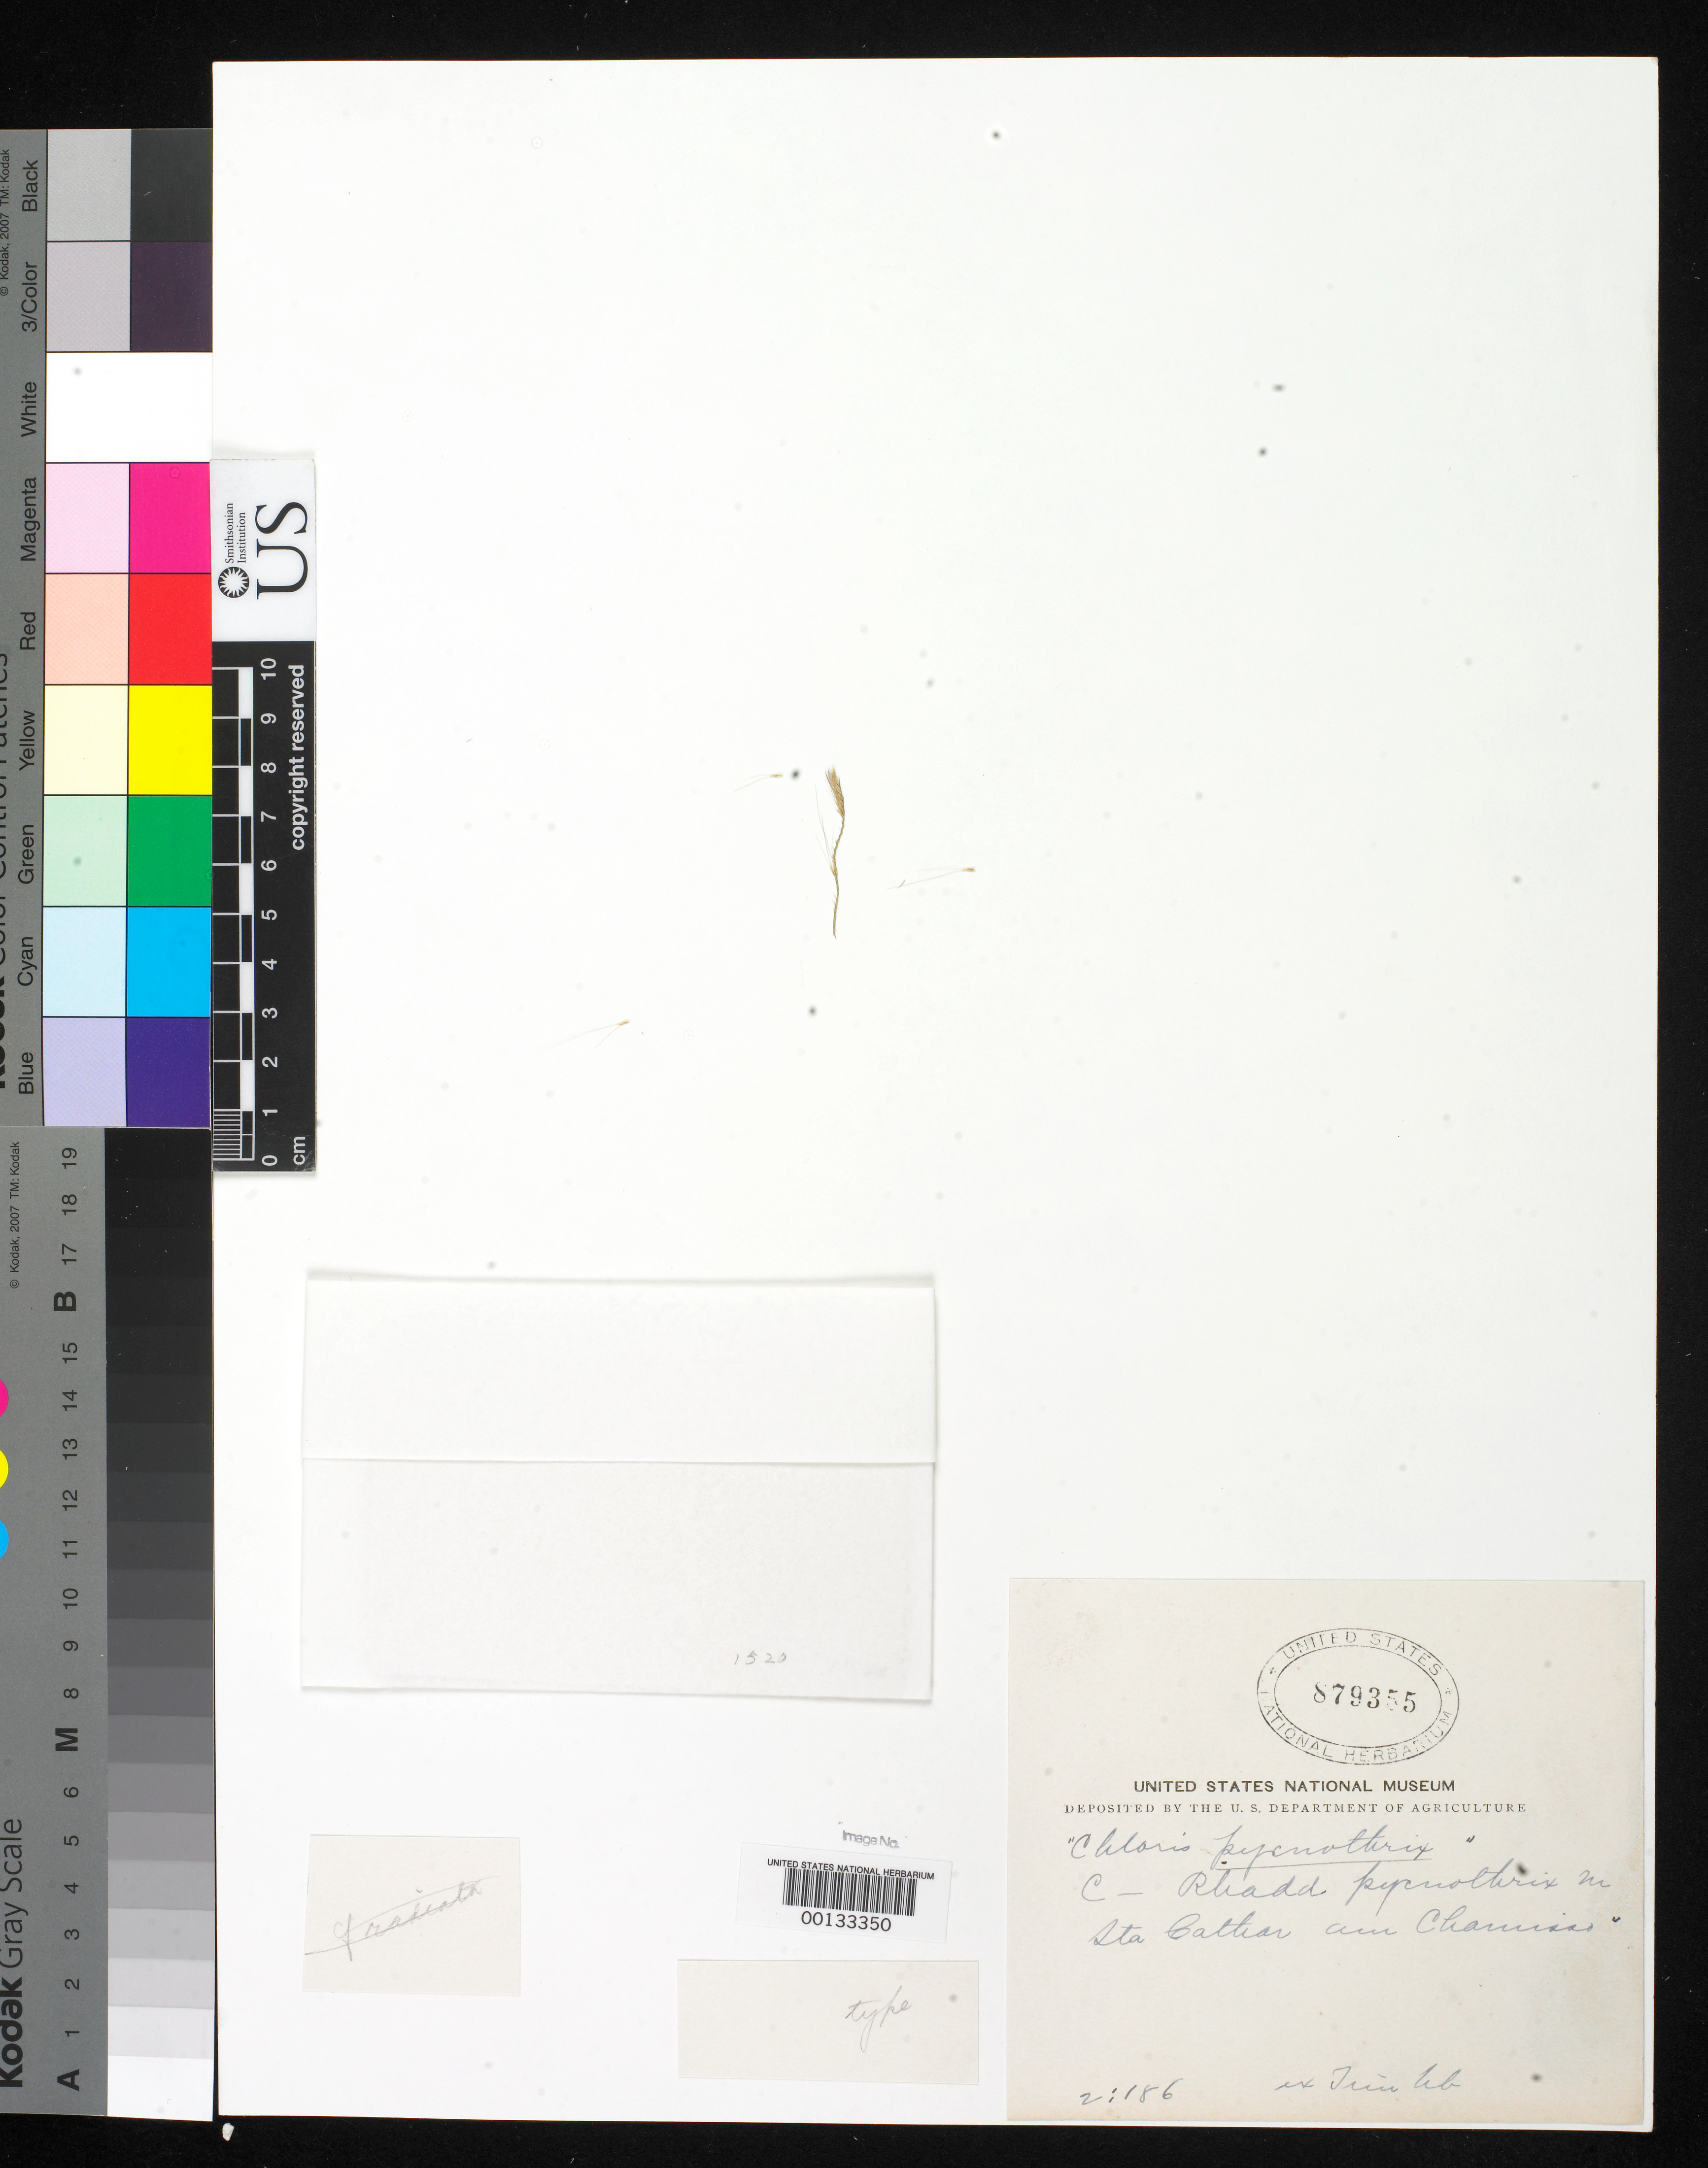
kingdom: Plantae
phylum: Tracheophyta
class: Liliopsida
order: Poales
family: Poaceae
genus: Chloris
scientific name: Chloris pycnotyrix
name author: Trin.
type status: Type Fragment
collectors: L. K. A. von Chamisso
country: Brazil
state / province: Santa Catarina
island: Santa Catarina Islands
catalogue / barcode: US 879355